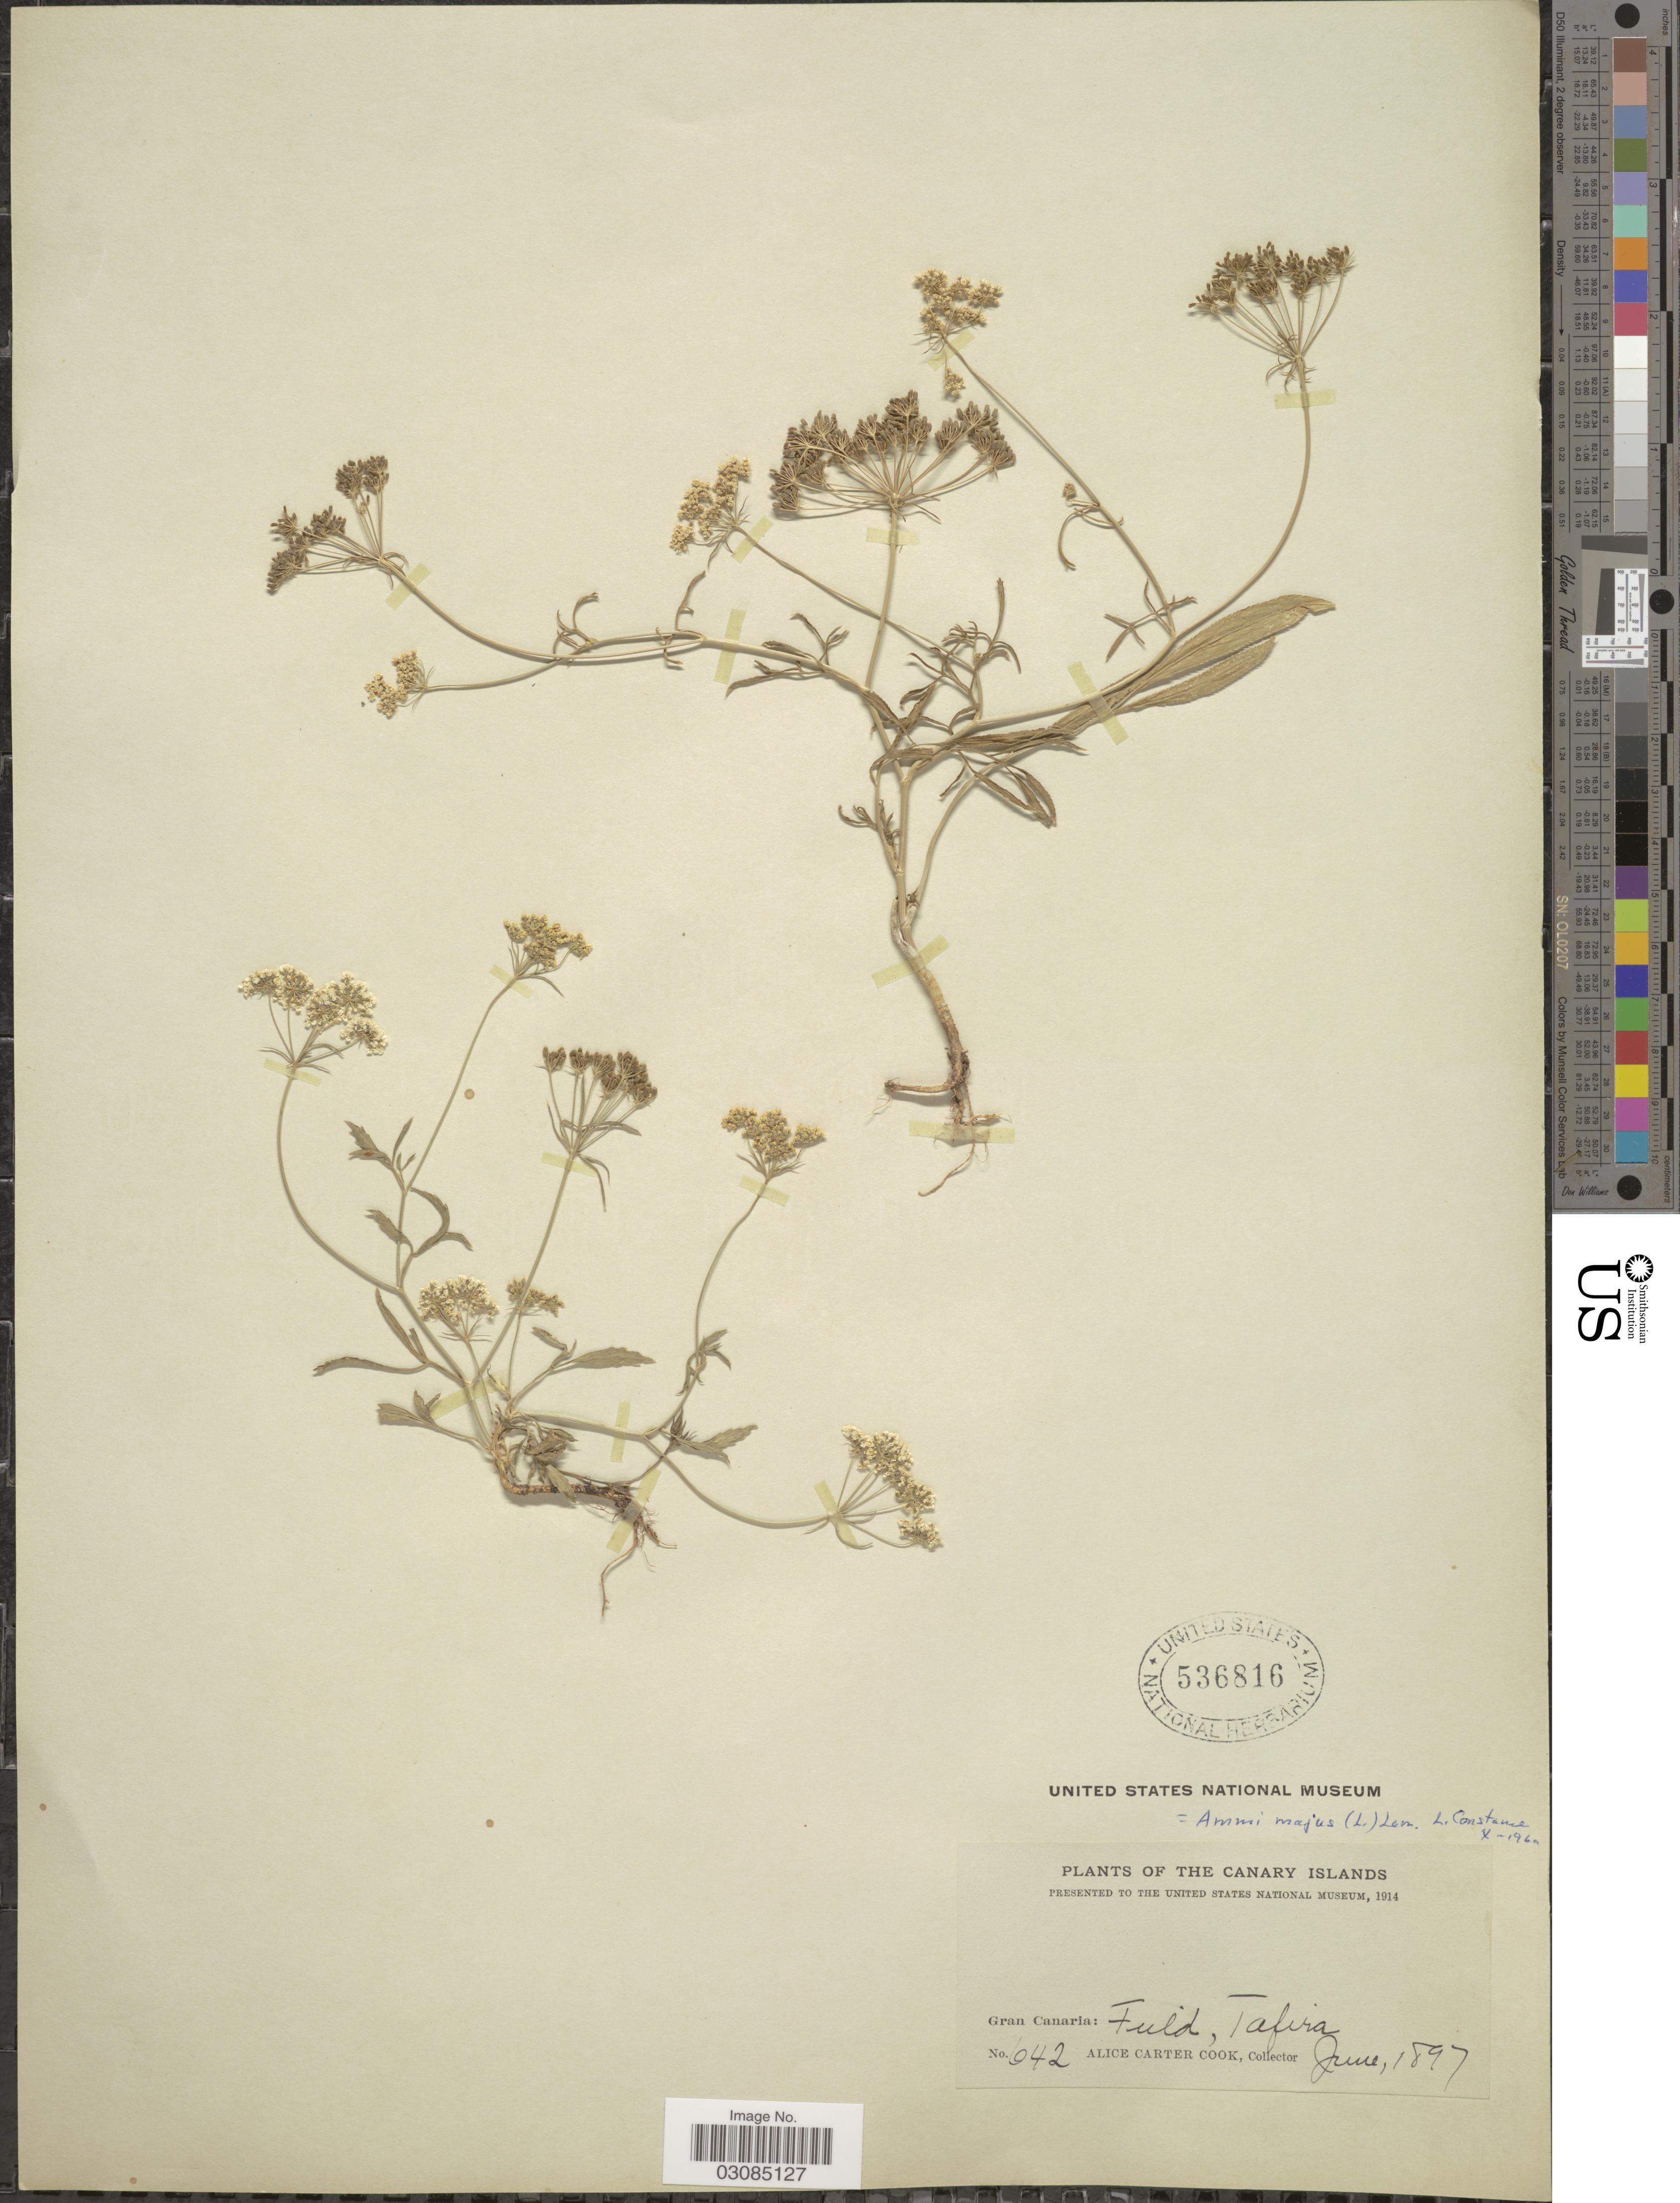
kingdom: Plantae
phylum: Tracheophyta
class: Magnoliopsida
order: Apiales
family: Apiaceae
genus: Ammi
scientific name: Ammi majus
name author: L.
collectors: Alice C. Cook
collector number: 642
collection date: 1897-06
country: Spain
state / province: Canarias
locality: Canary Islands. Gran Canaria: Field, Tafira.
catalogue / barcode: US 536816